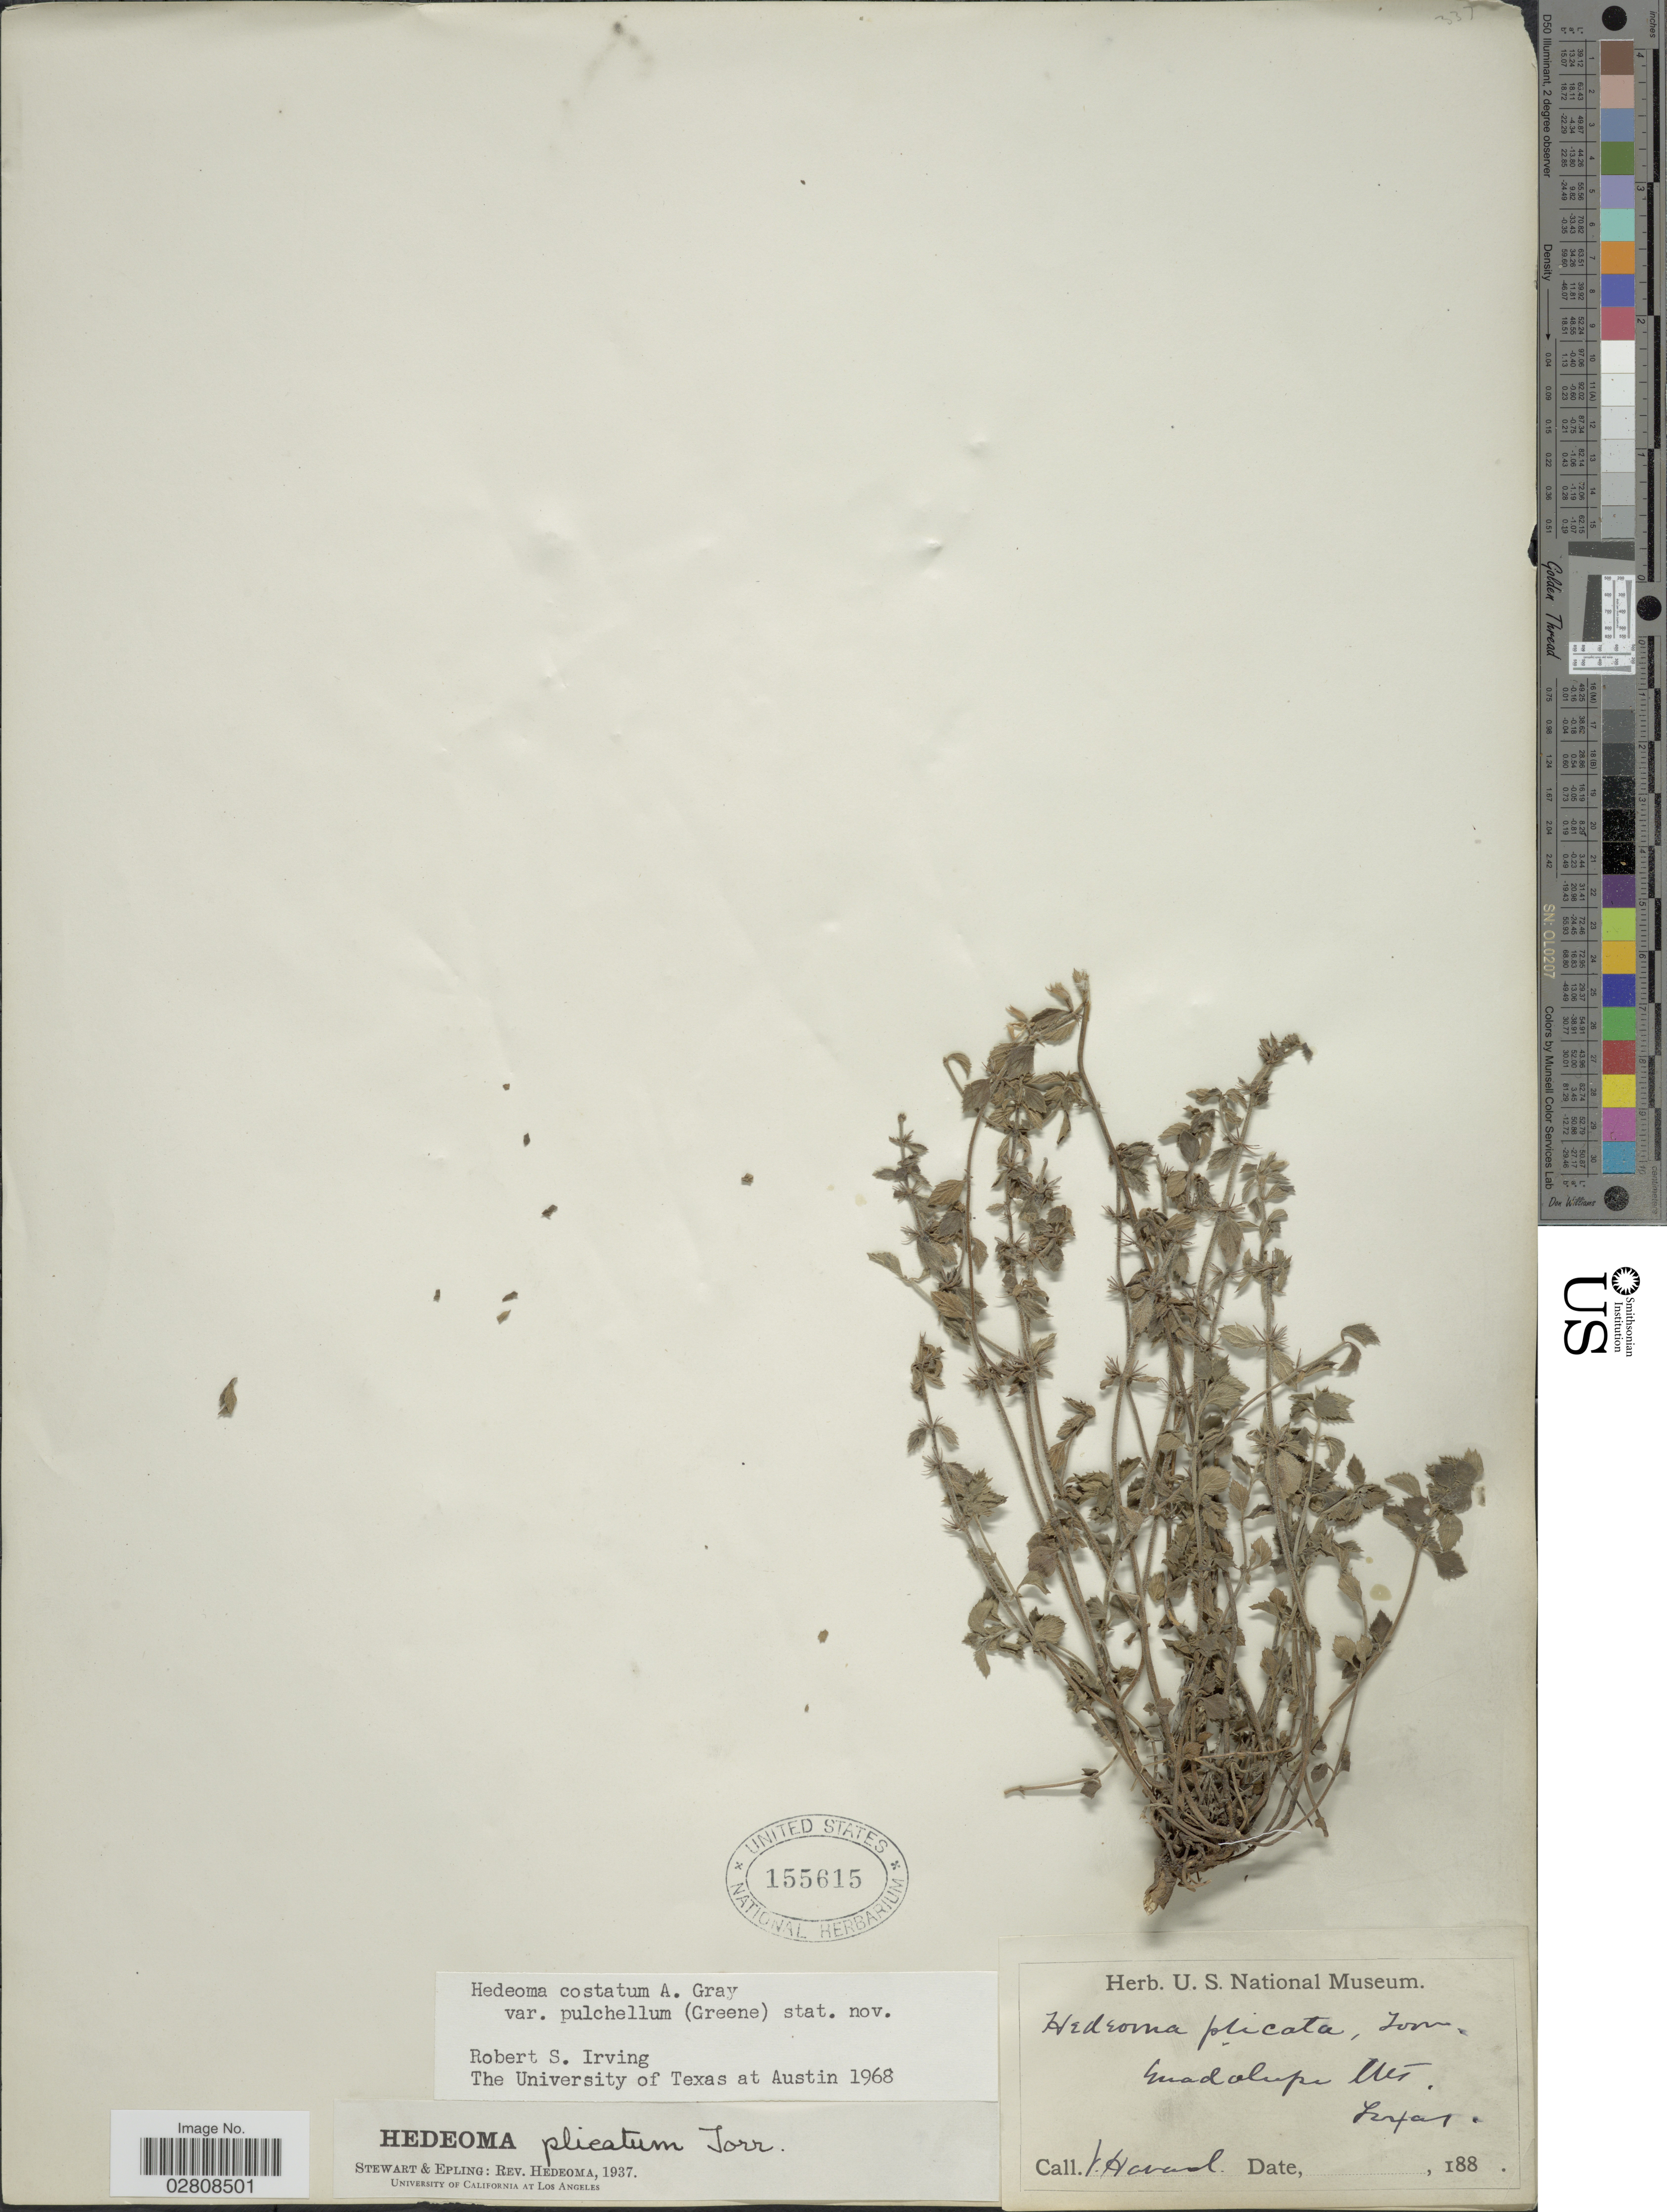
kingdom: Plantae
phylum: Tracheophyta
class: Magnoliopsida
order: Lamiales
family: Lamiaceae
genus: Hedeoma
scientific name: Hedeoma costata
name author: A. Gray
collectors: V. Harvard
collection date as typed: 188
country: United States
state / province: Texas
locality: Guadalupe Mts.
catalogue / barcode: US 155615